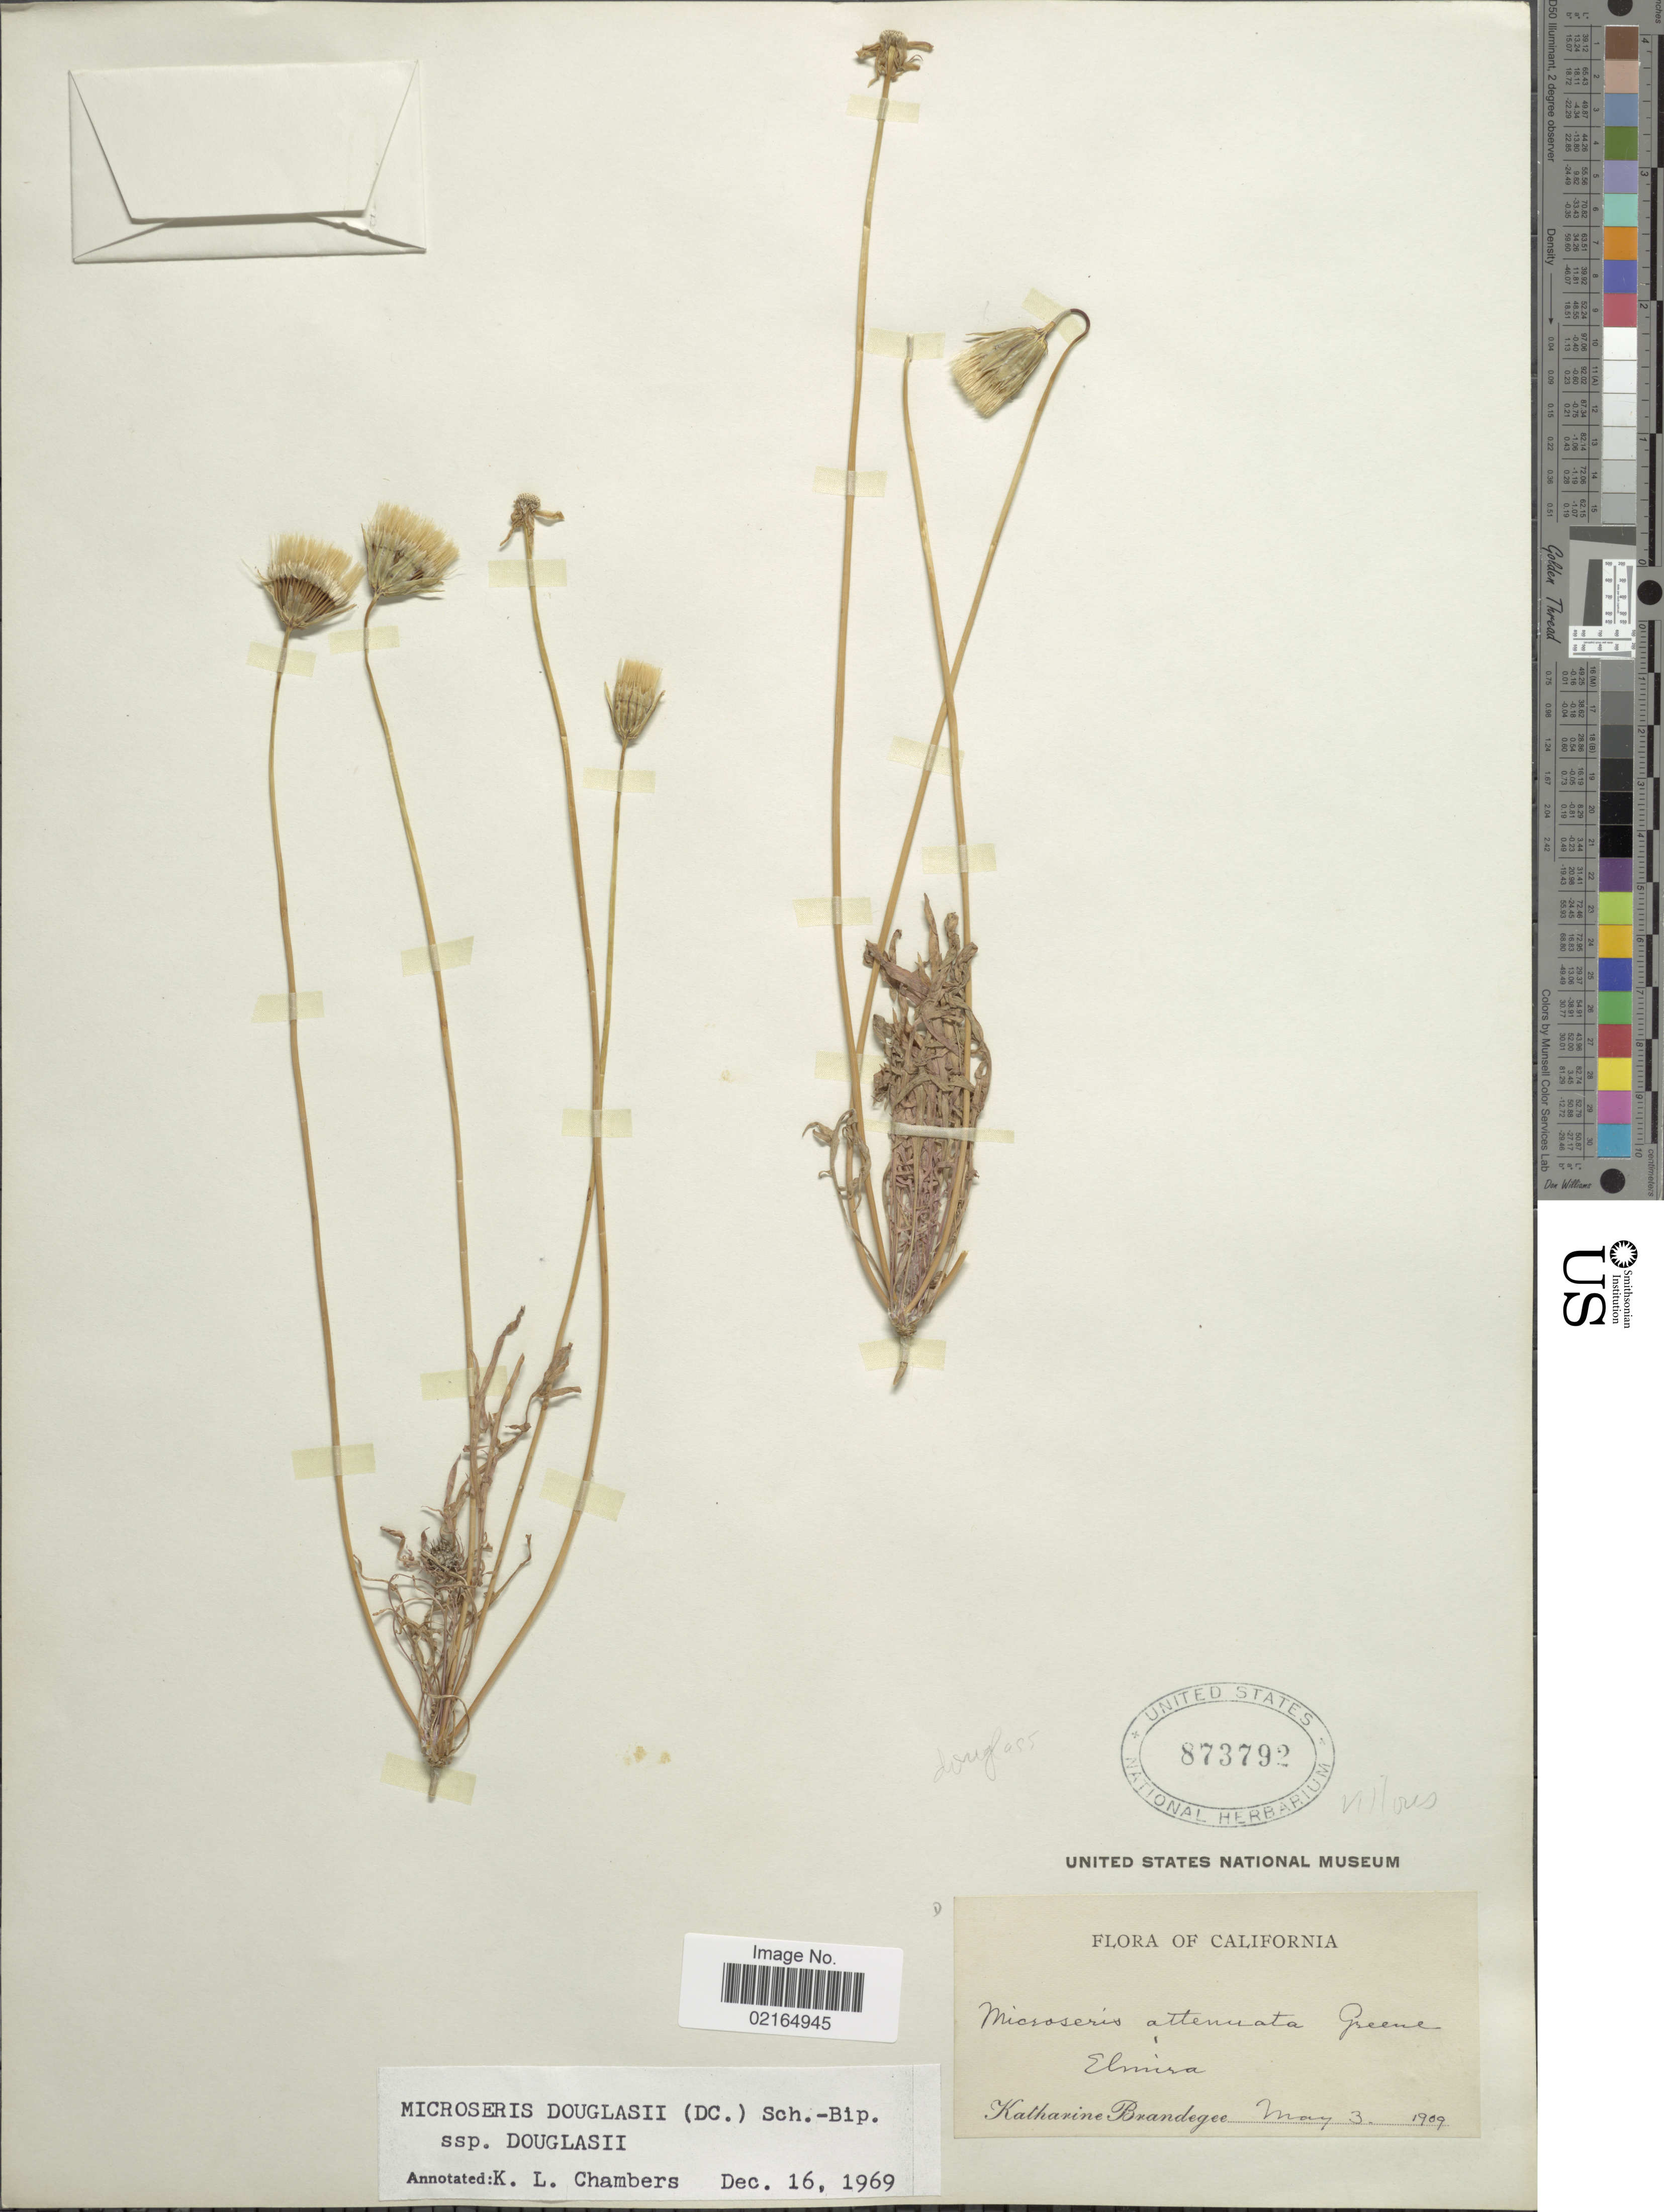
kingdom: Plantae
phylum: Tracheophyta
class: Magnoliopsida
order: Asterales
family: Asteraceae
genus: Microseris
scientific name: Microseris douglasii subsp. douglasii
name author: (DC.) Sch. Bip.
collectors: M. K. Brandegee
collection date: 1909-05-03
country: United States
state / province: California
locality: Elmira, villous [unsure placement].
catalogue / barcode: US 873792